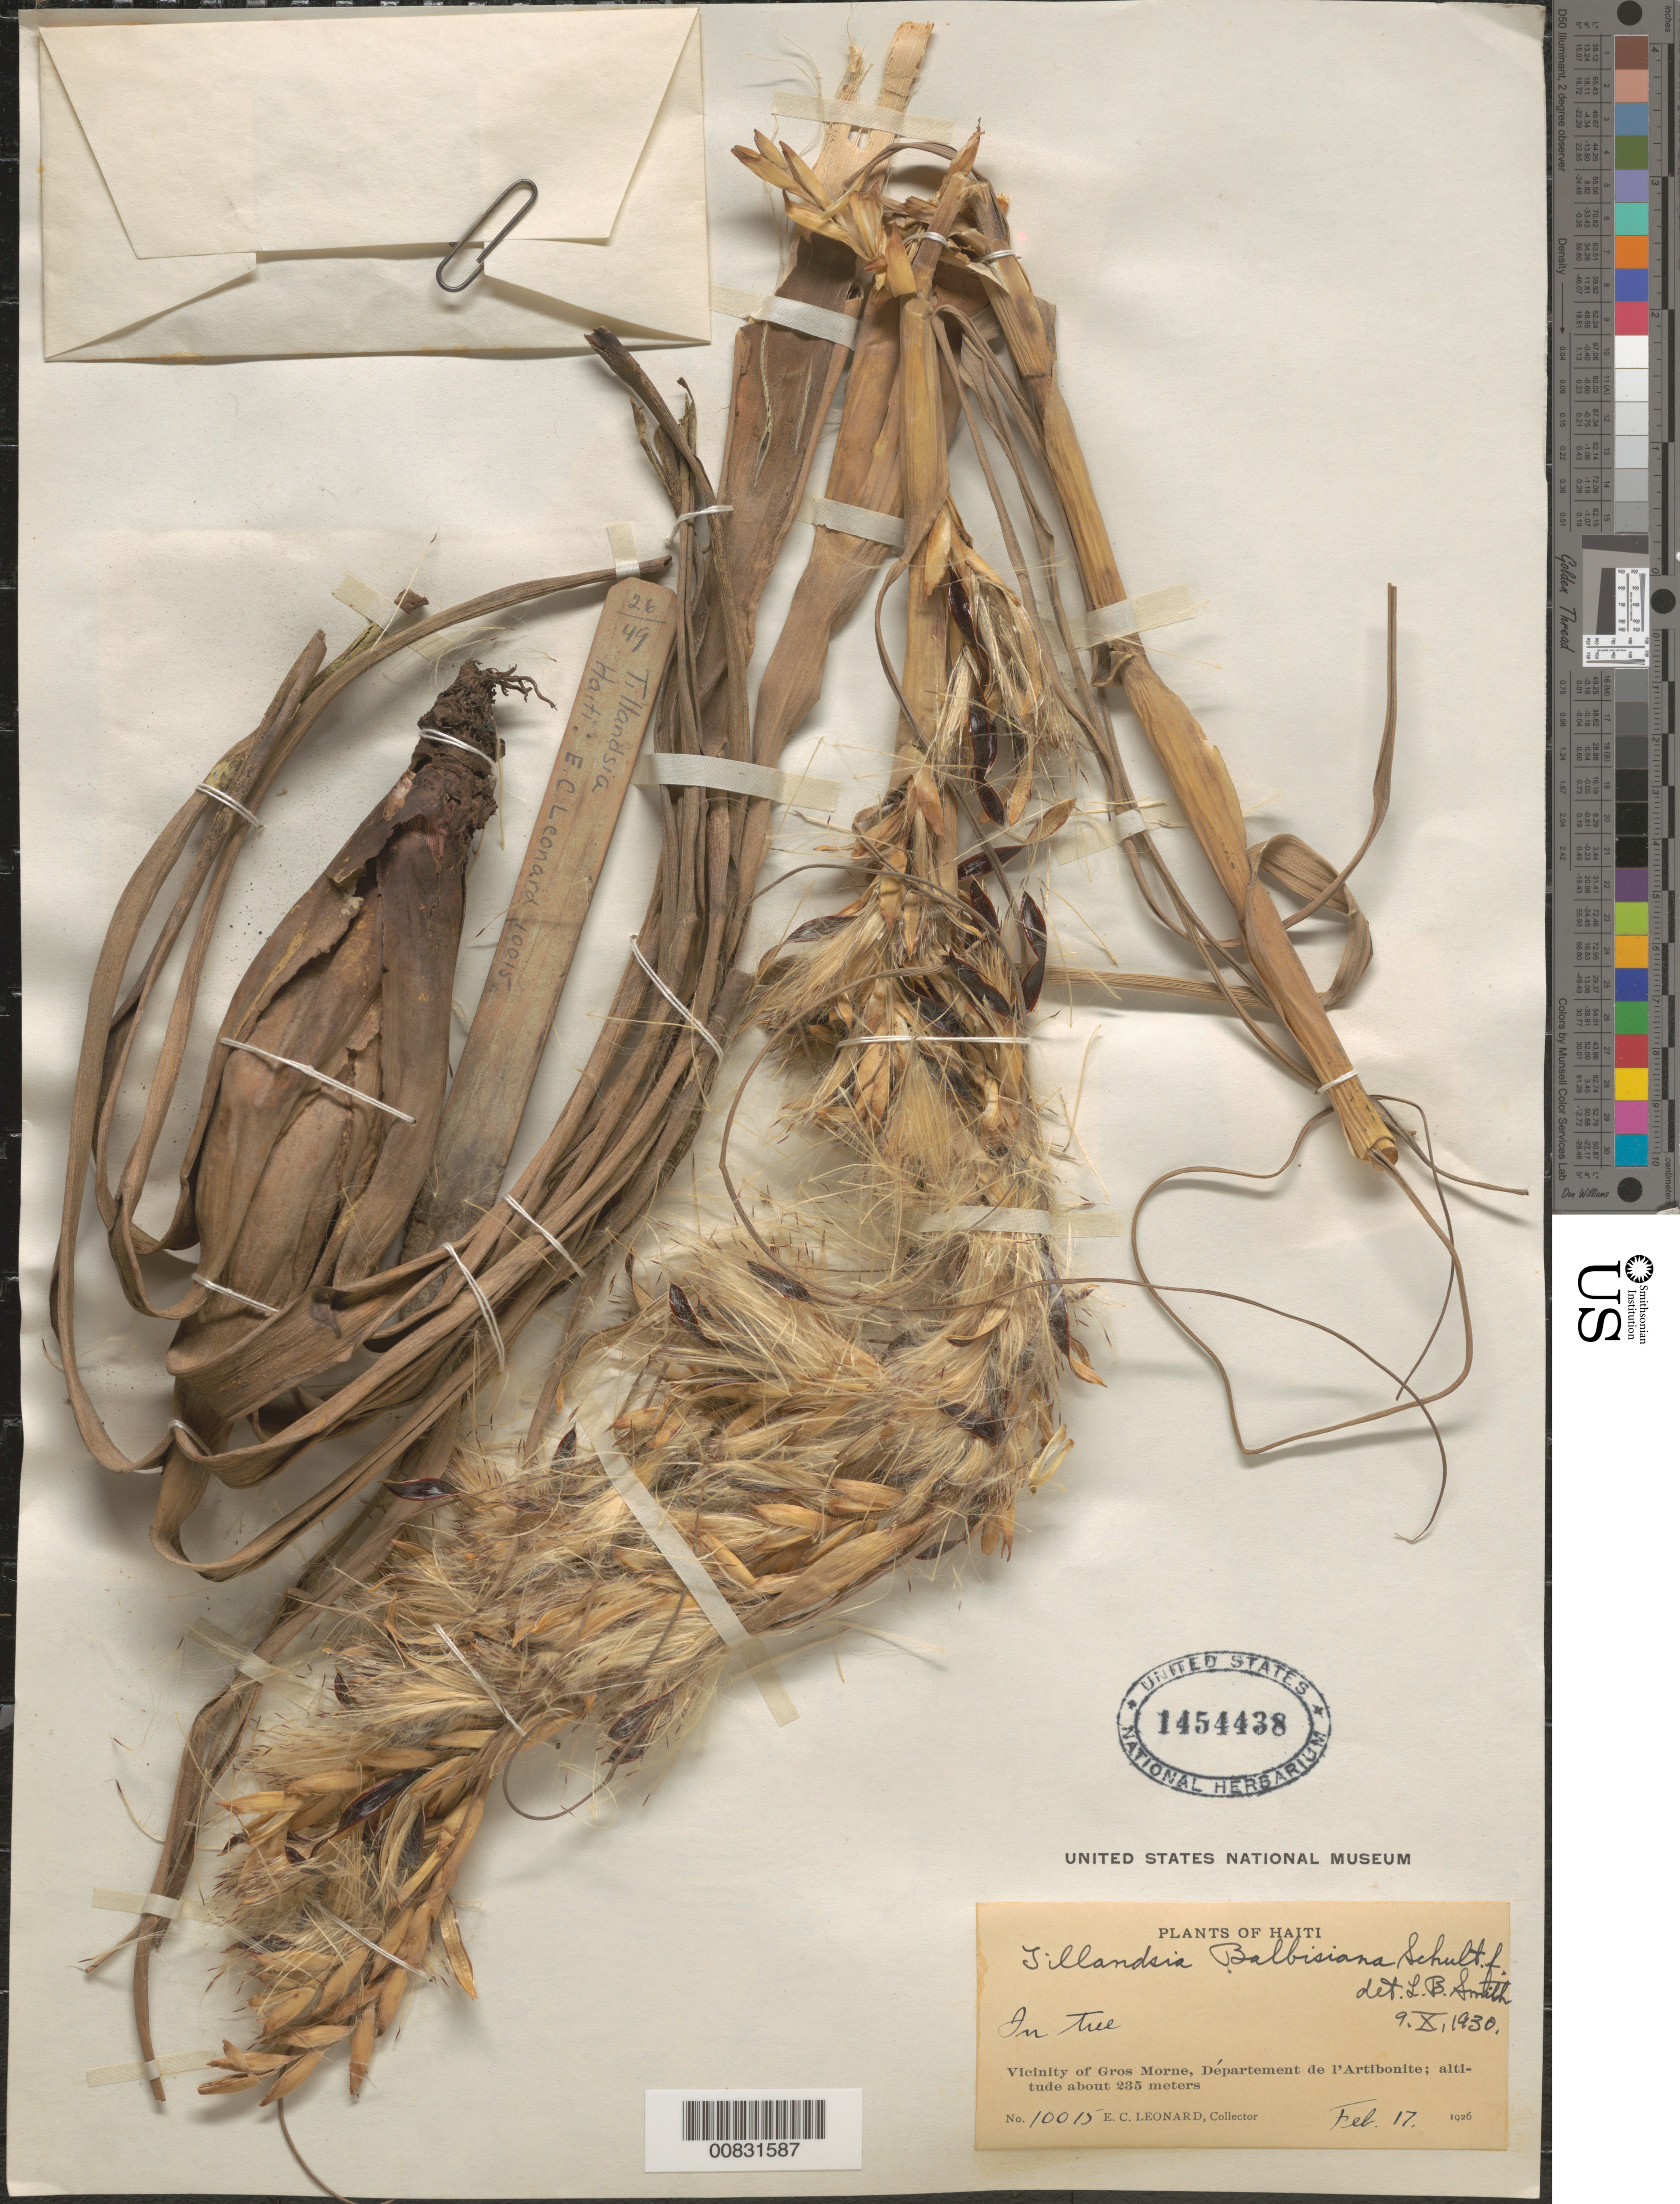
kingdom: Plantae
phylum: Tracheophyta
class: Liliopsida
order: Poales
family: Bromeliaceae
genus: Tillandsia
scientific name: Tillandsia balbisiana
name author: Schult. f.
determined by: Smith, Lyman B., (US), NMNH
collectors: E. C. Leonard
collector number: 10015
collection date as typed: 17 Feb 1926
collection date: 1926-02-17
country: Haiti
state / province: Artibonite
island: Hispaniola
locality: Vicinity of Gros Morne, Département de l'Artibonite.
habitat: In tree.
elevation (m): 235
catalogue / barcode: US 1454438